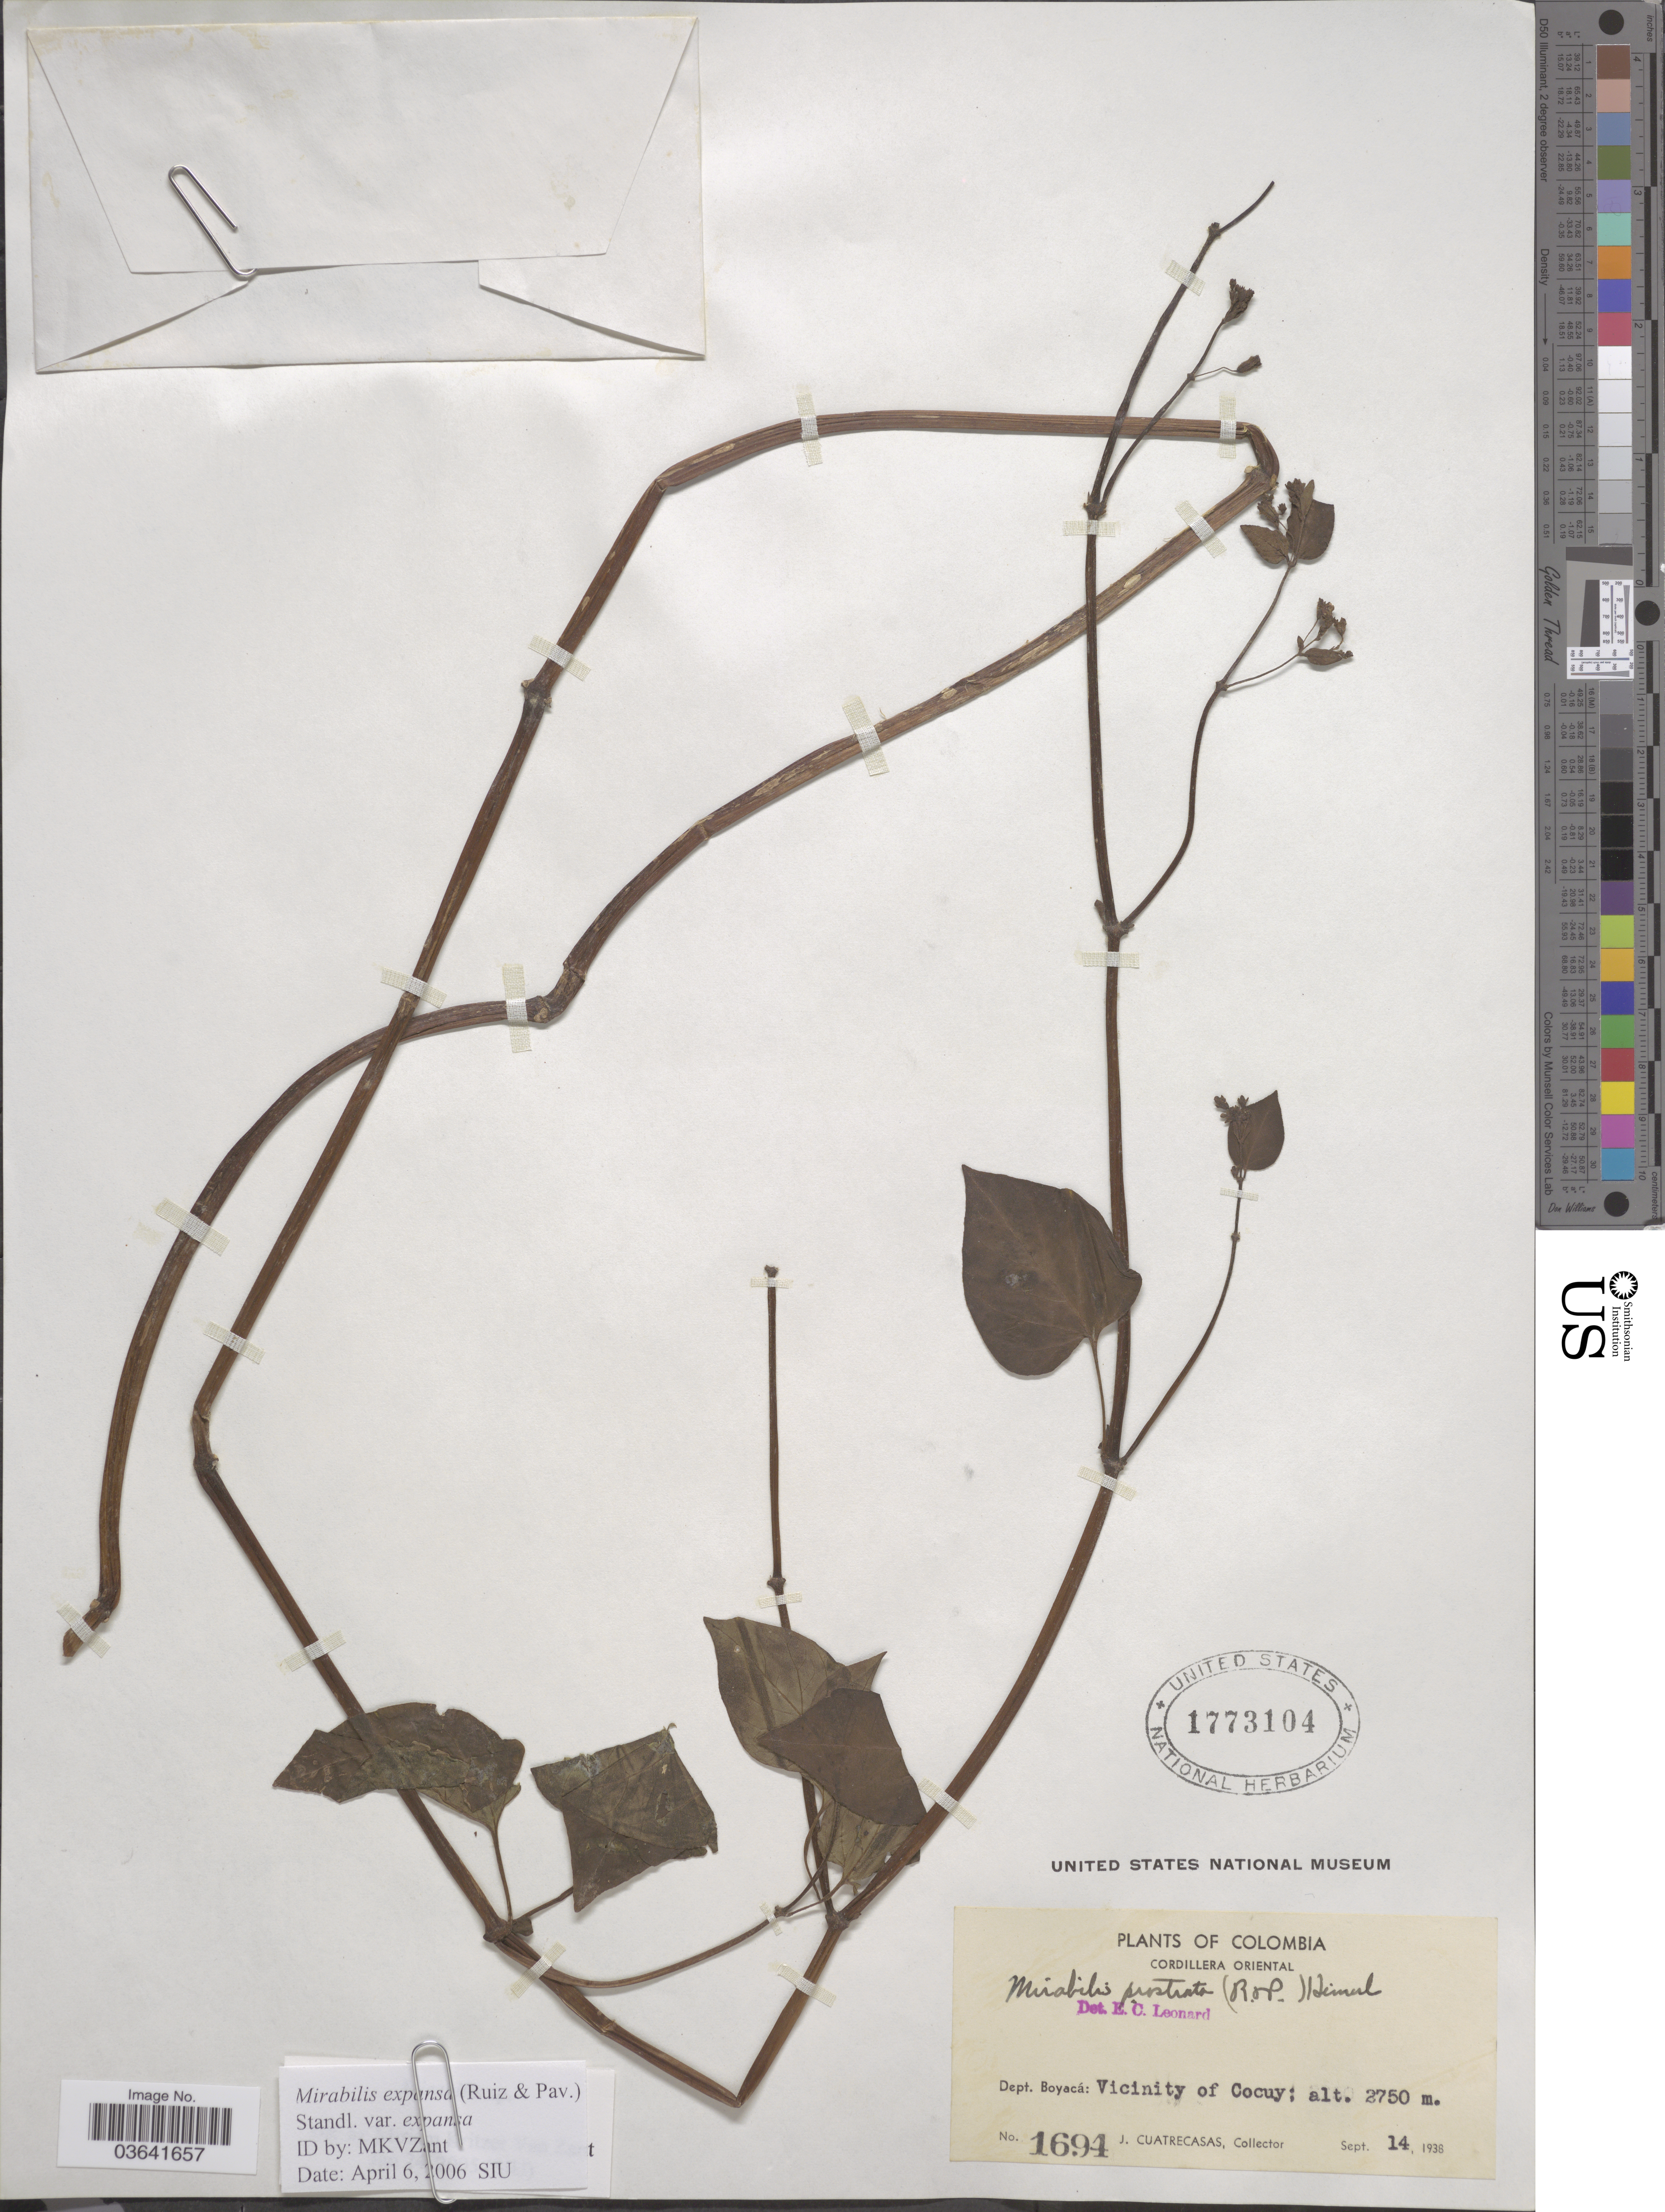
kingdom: Plantae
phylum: Tracheophyta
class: Magnoliopsida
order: Caryophyllales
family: Nyctaginaceae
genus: Mirabilis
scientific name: Mirabilis expansa var. expansa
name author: (Ruiz & Pav.) Standl.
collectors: J. Cuatrecasas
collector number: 1694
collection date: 1938-09-14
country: Colombia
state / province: Boyacá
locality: Cordillera Oriental. Dept. Boyacá: Vicinity of Cocuy.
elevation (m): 2750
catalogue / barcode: US 1773104